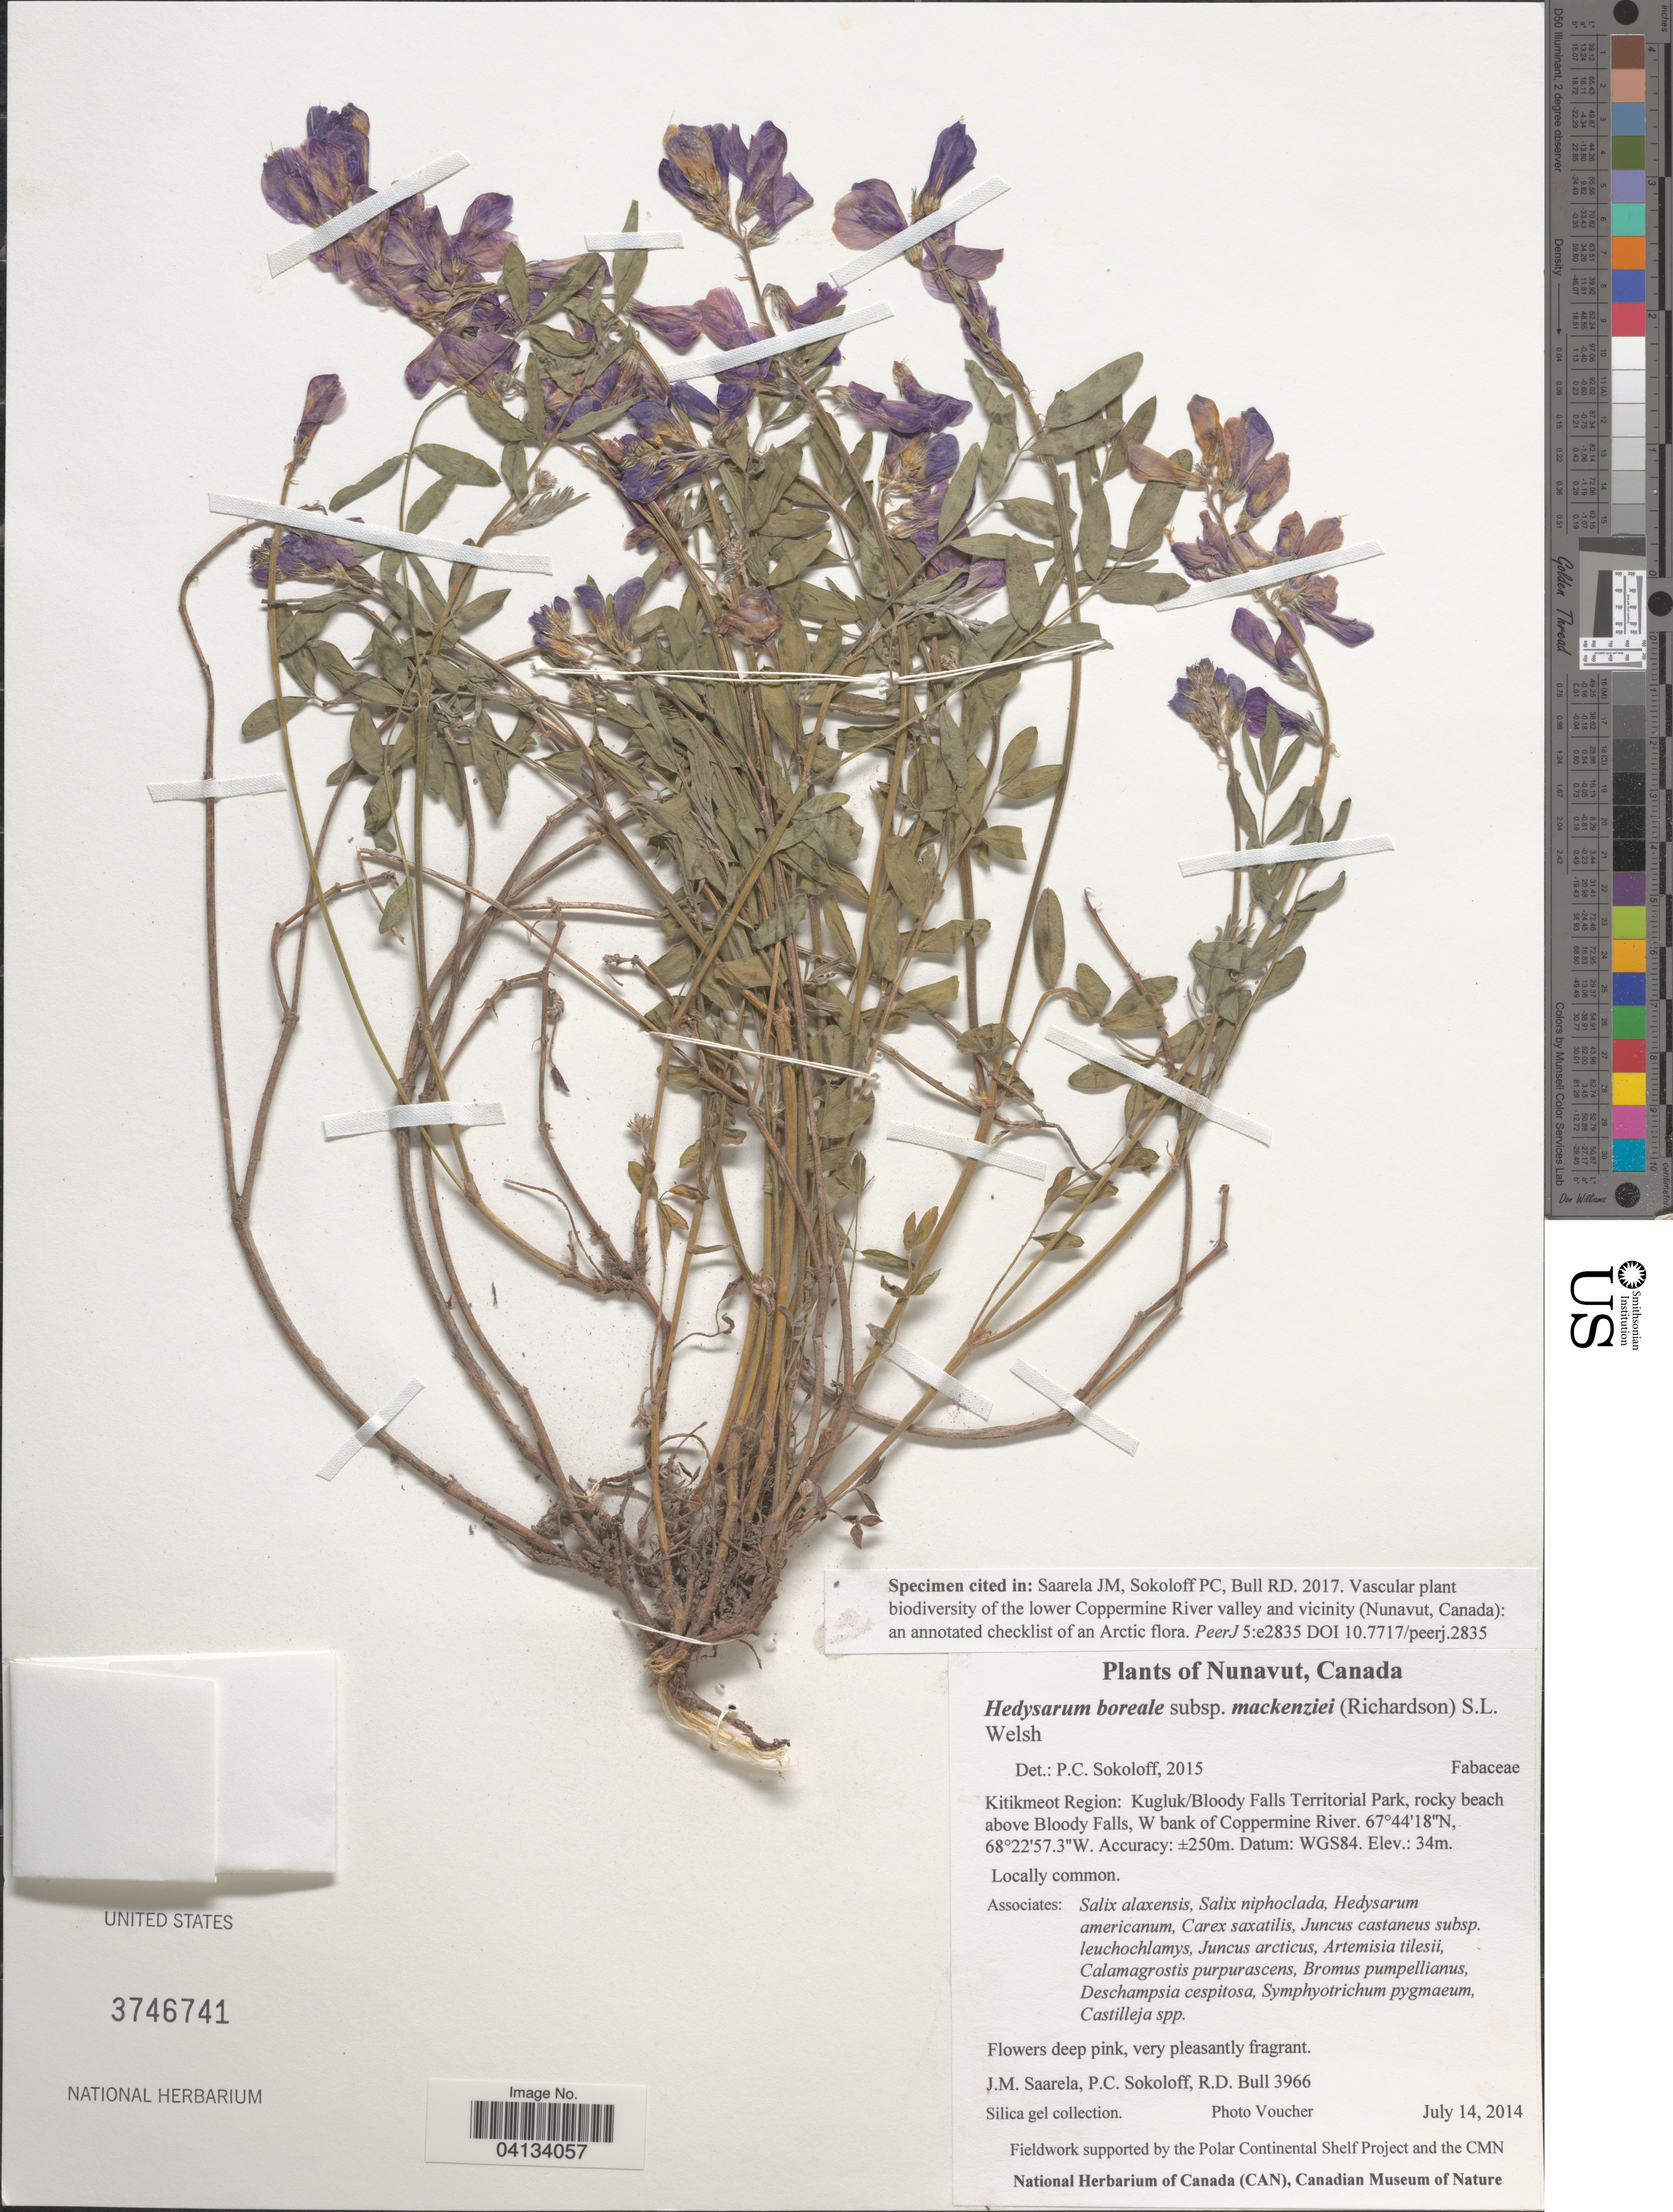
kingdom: Plantae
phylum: Tracheophyta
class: Magnoliopsida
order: Fabales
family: Fabaceae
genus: Hedysarum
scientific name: Hedysarum boreale subsp. mackenziei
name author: (Richardson) S.L. Welsh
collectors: J. Saarela, P. Sokoloff & R. Bull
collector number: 3966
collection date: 2014-07-14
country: Canada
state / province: Nunavut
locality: Kitikmeot Region: Kugluk/Bloody Falls Territorial Park, rocky beach above Bloody Falls, W bank of Coppermine River. WGS84.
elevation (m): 34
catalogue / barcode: US 3746741